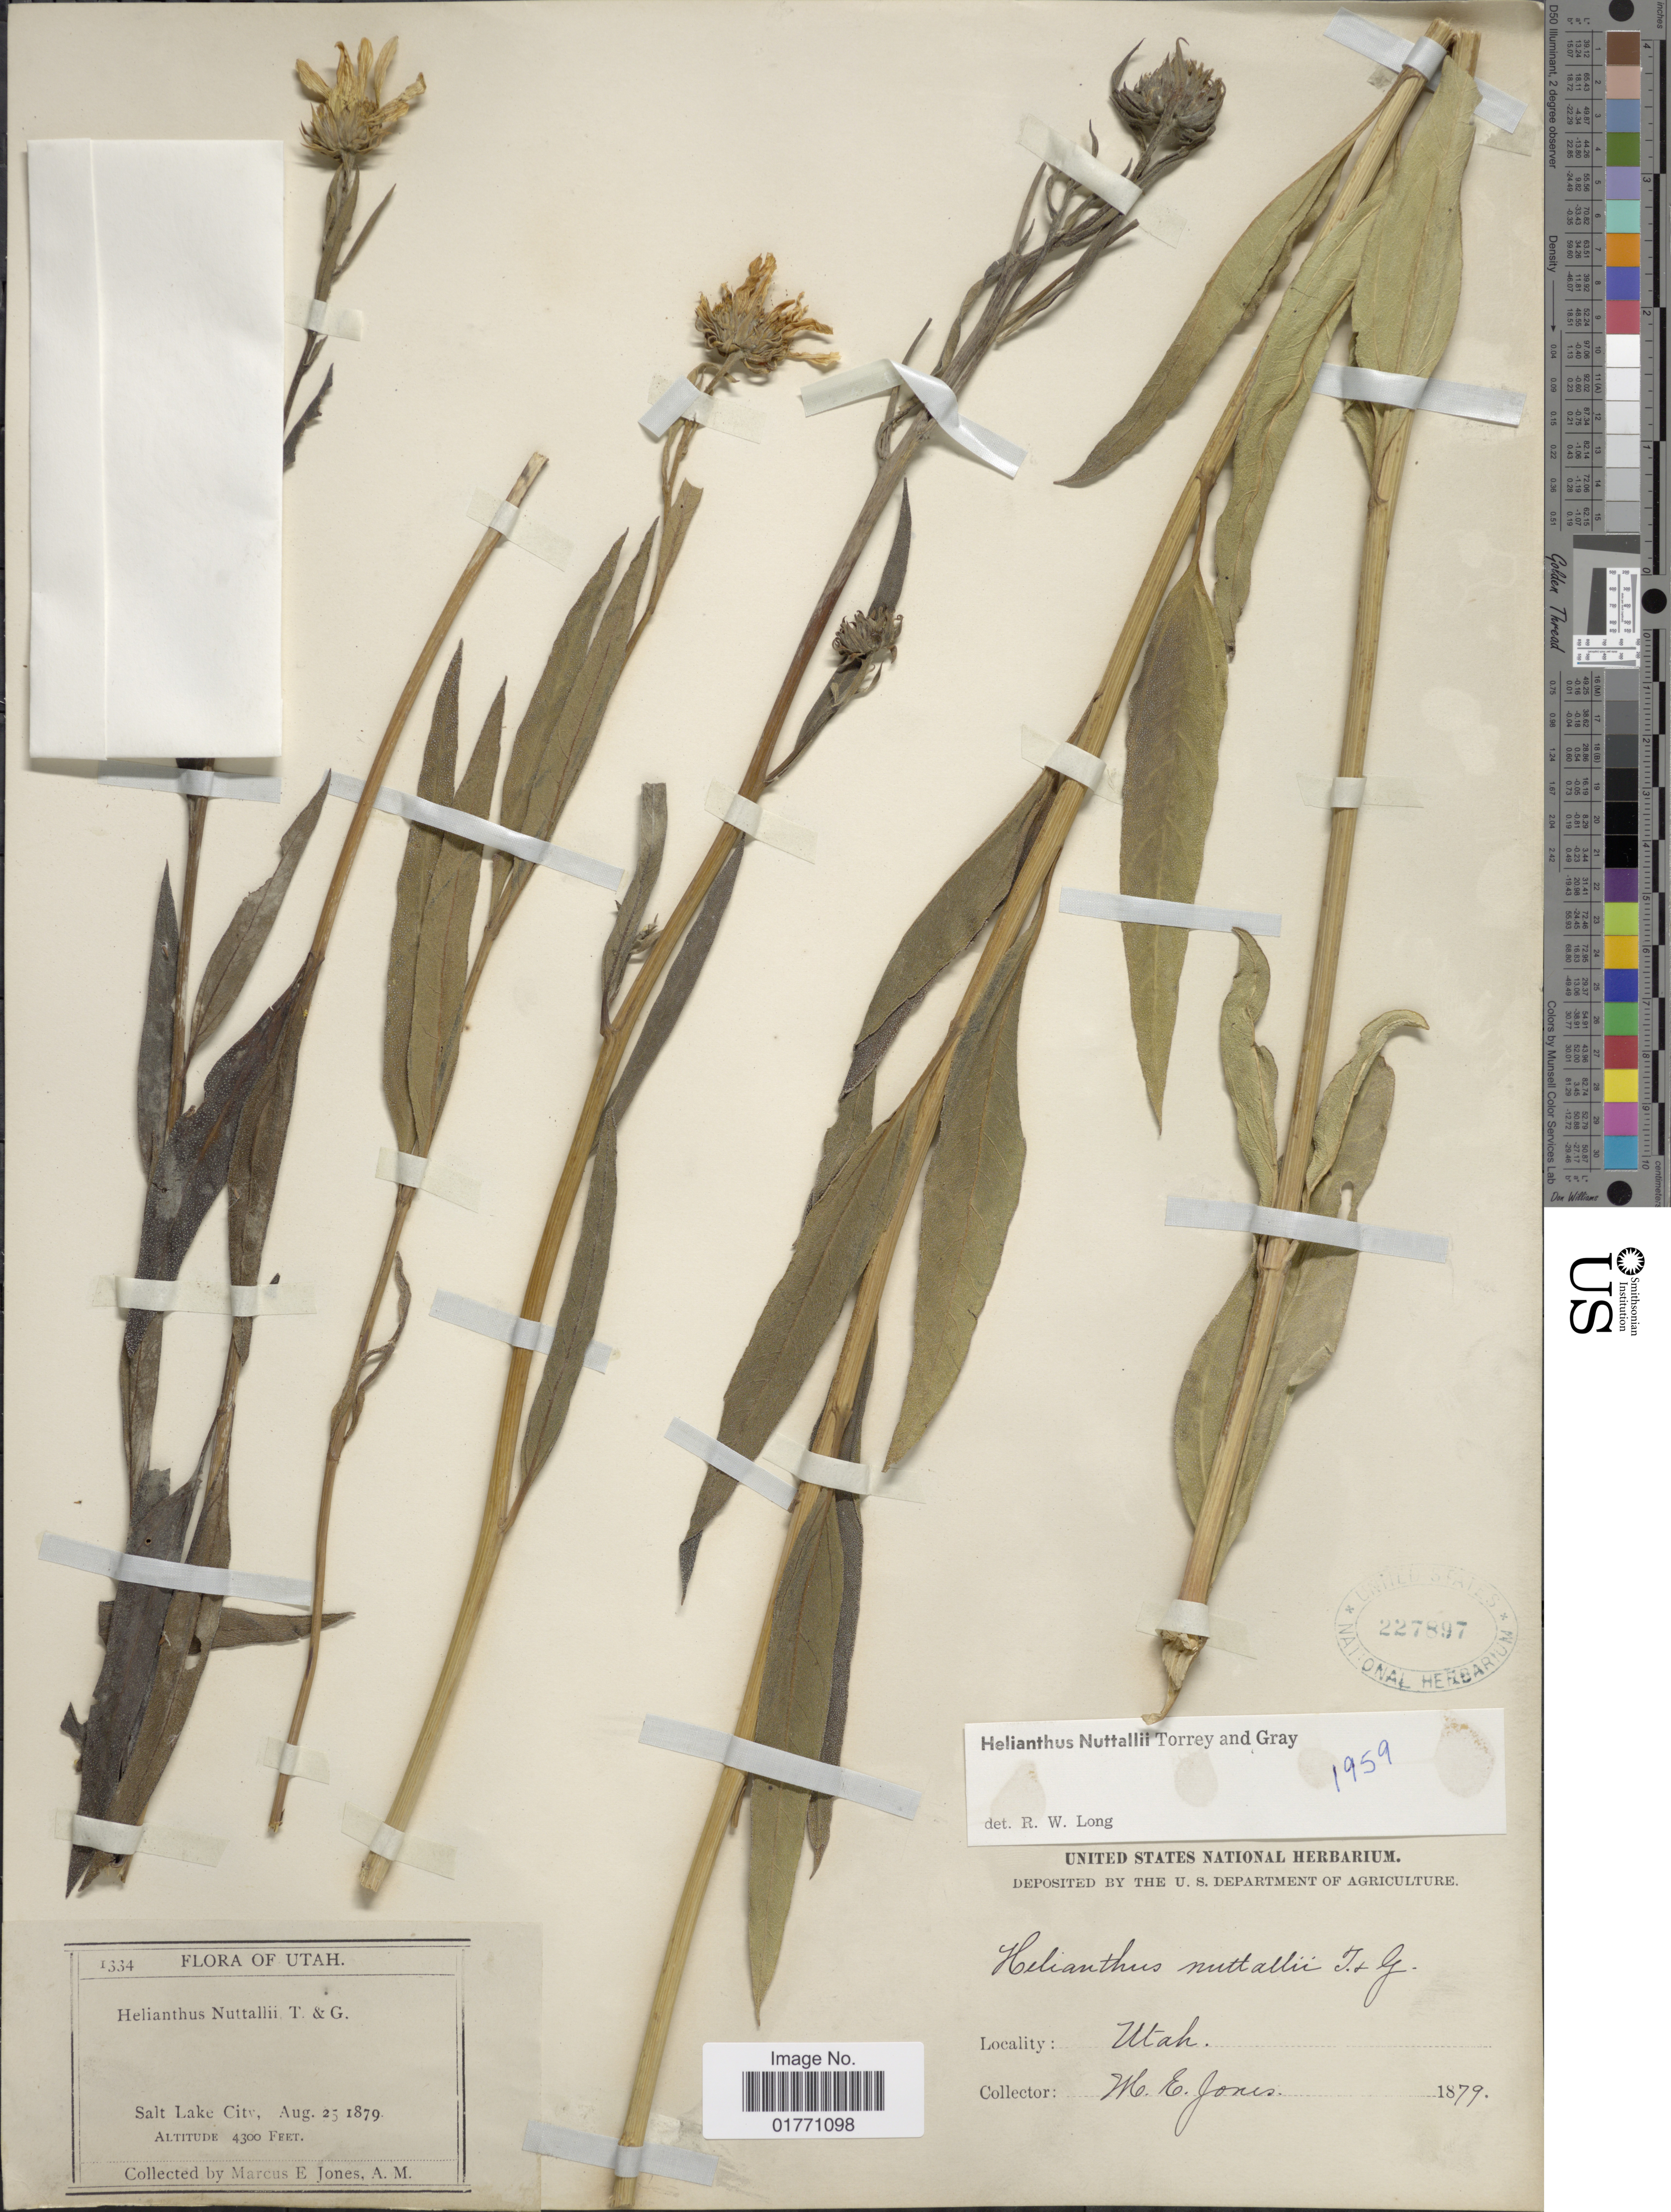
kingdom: Plantae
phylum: Tracheophyta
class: Magnoliopsida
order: Asterales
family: Asteraceae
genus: Helianthus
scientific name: Helianthus nuttallii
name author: Torr. & A. Gray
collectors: M. E. Jones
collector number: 1334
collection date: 1879-08-25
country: United States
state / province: Utah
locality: Salt Lake City.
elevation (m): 1311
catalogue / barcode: US 227897